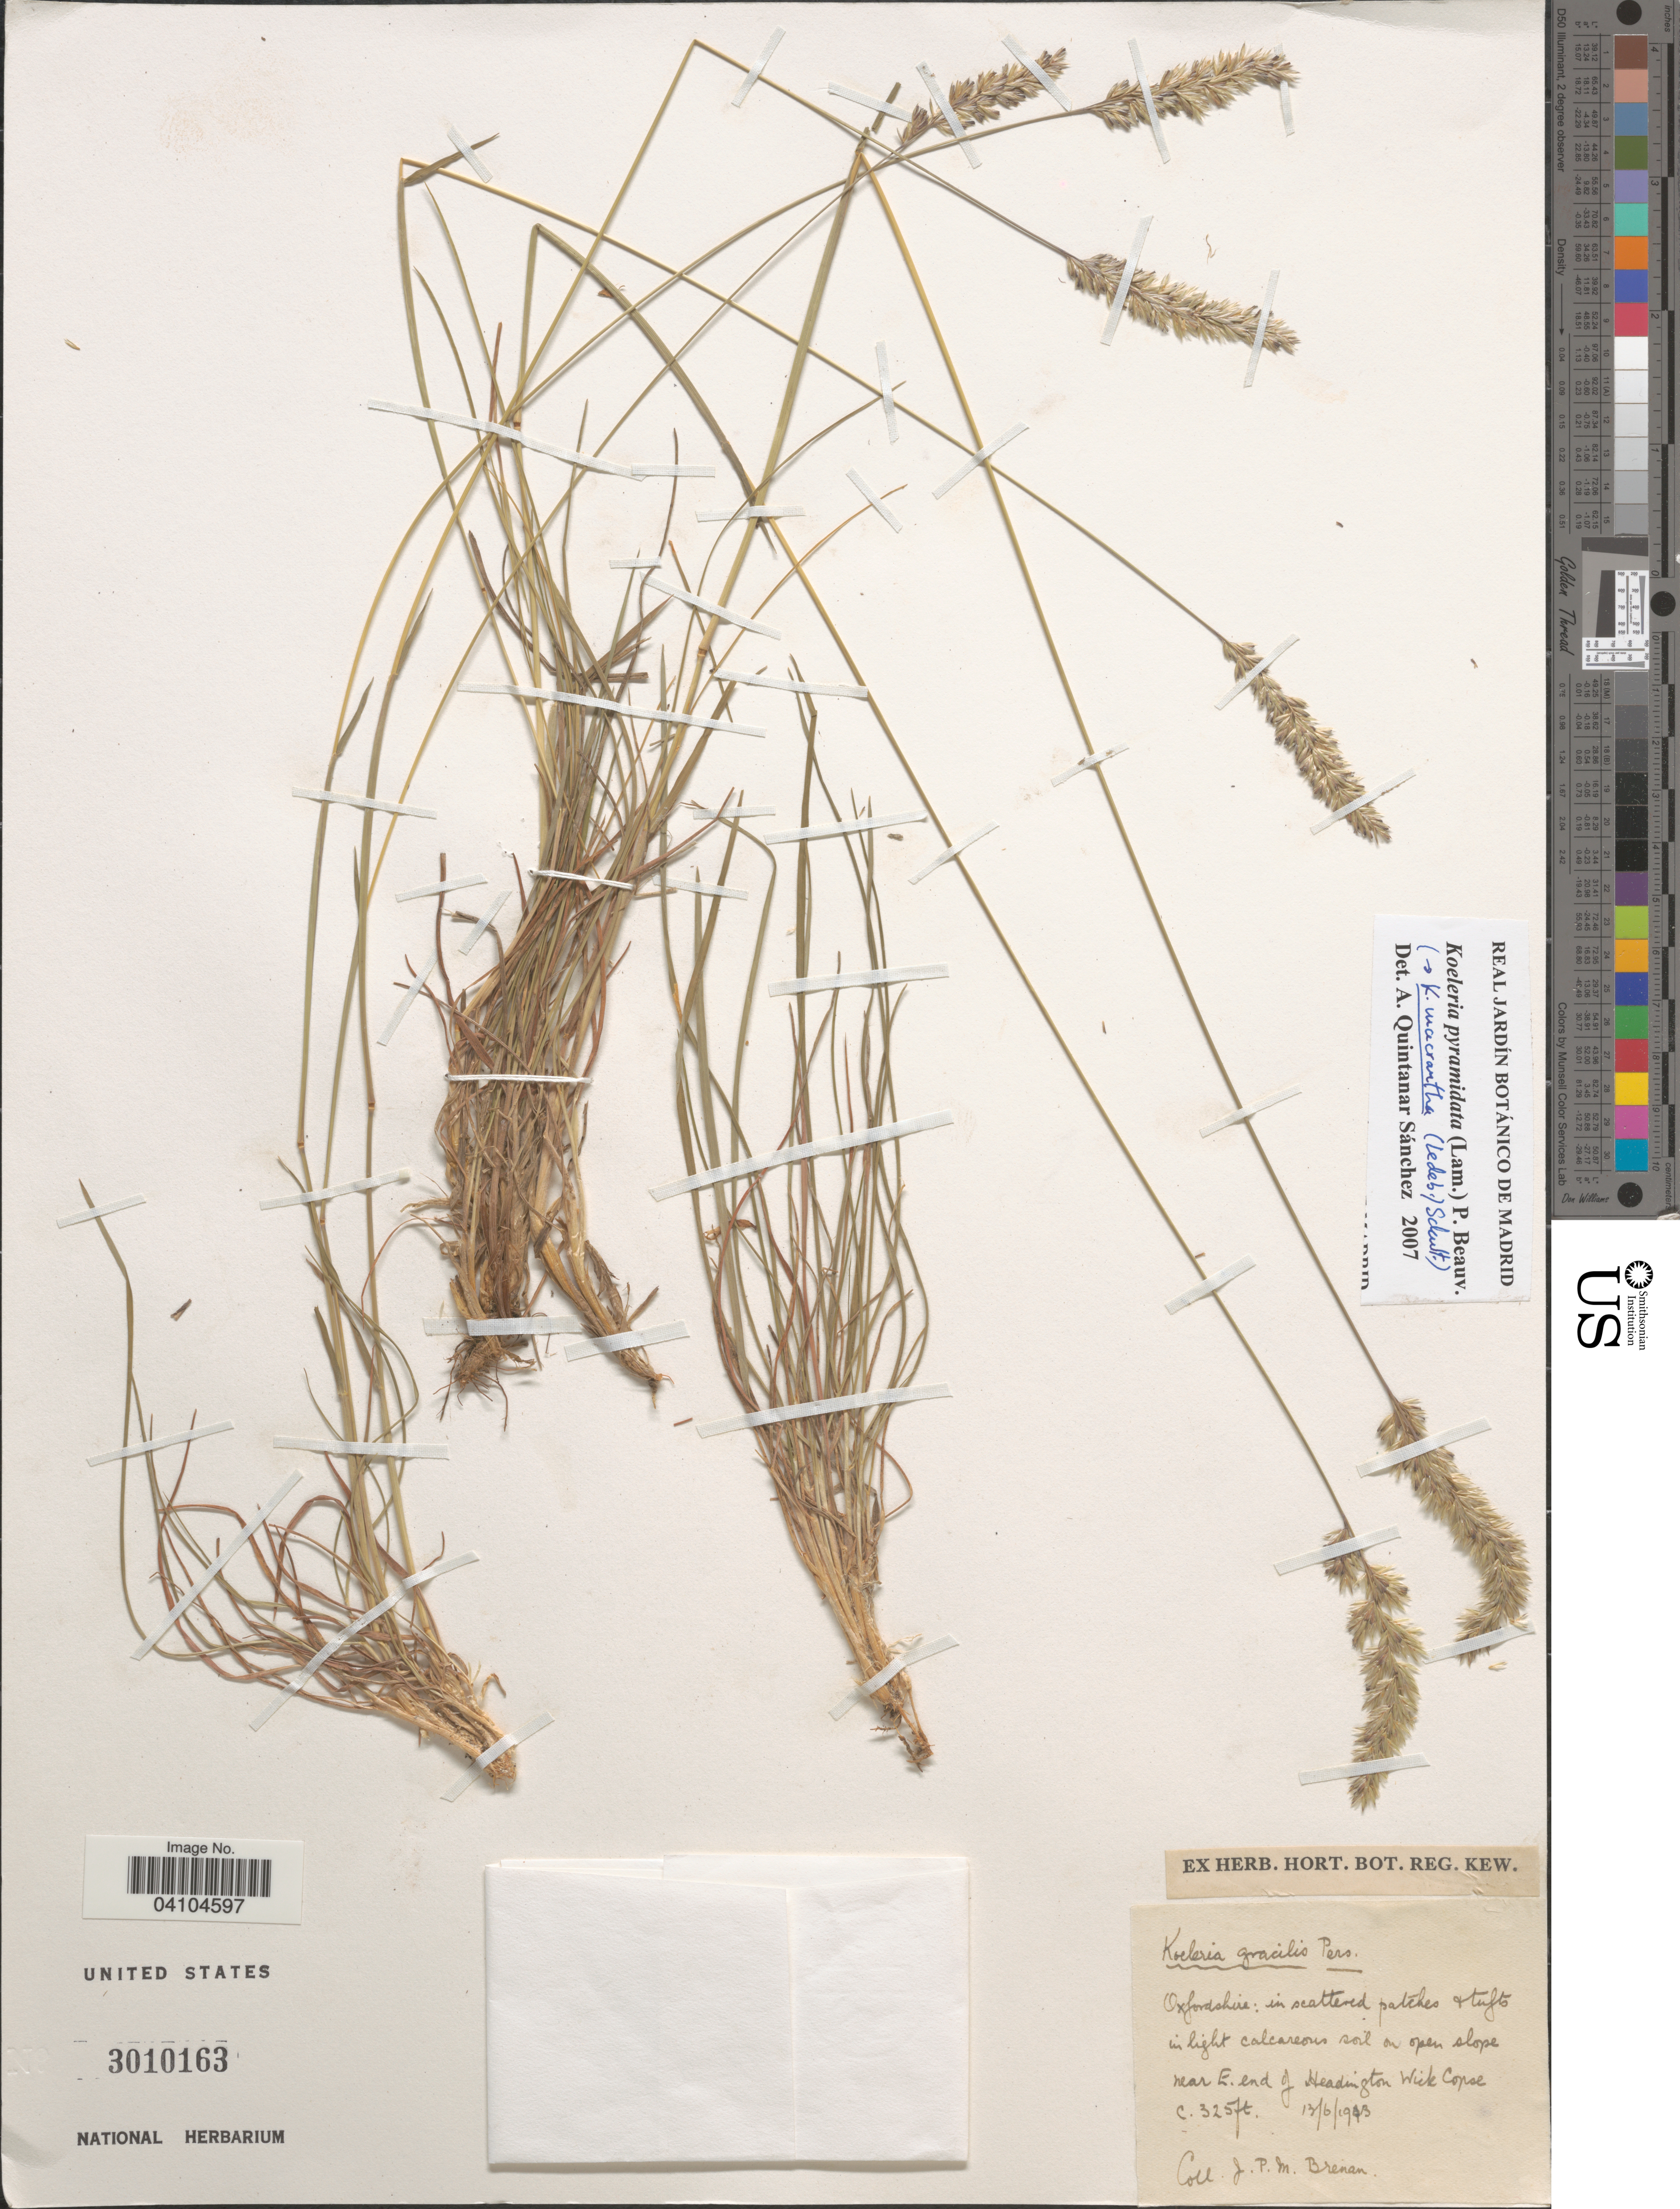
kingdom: Plantae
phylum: Tracheophyta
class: Liliopsida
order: Poales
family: Poaceae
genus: Koeleria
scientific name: Koeleria pyramidata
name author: (Lam.) P. Beauv.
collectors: J. Brenan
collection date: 1913-06-13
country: United Kingdom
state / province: England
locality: Oxfordshire: in scattered patches & tufts in light calcareous soil on open slope near E. end of Headington Wick Copse.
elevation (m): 99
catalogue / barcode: US 3010163